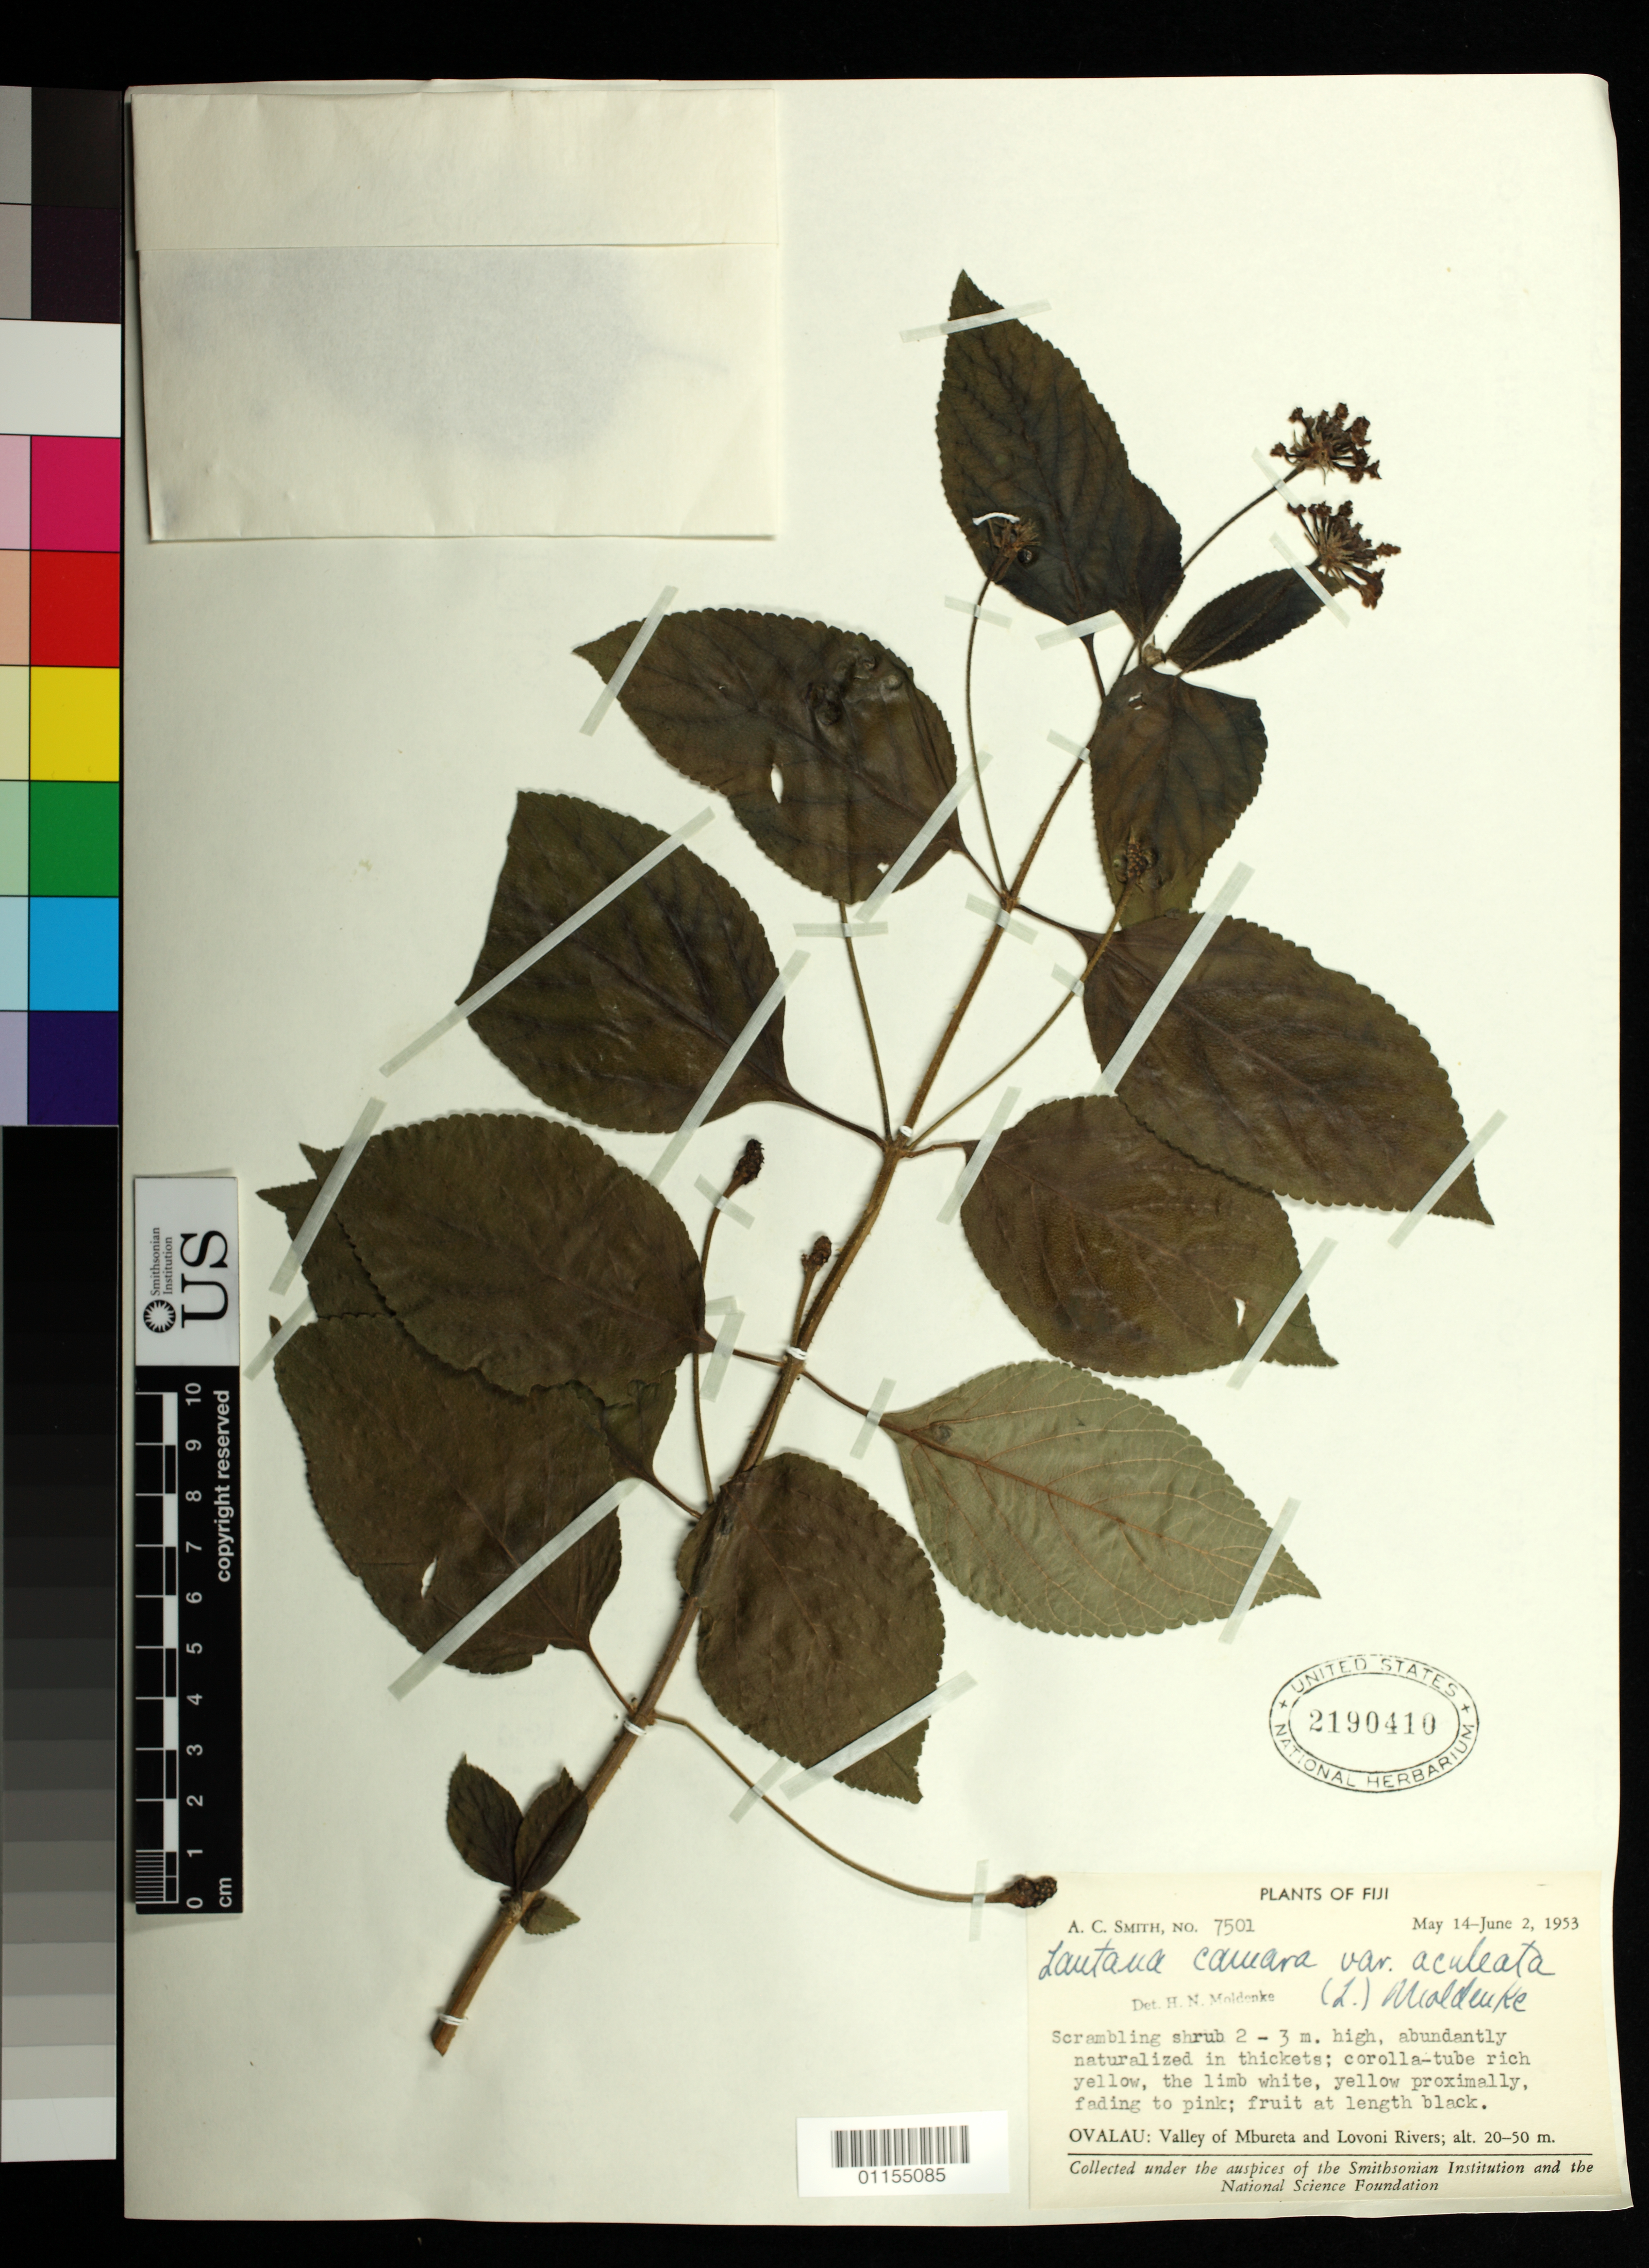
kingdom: Plantae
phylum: Tracheophyta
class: Magnoliopsida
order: Lamiales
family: Verbenaceae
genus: Lantana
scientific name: Lantana camara var. aculeata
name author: (L.) Moldenke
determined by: Moldenke, H. N.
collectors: A. C. Smith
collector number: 7501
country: Fiji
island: Ovalau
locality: Valley of Mbureta and Lovoni Rivers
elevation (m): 20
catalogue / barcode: US 2190410